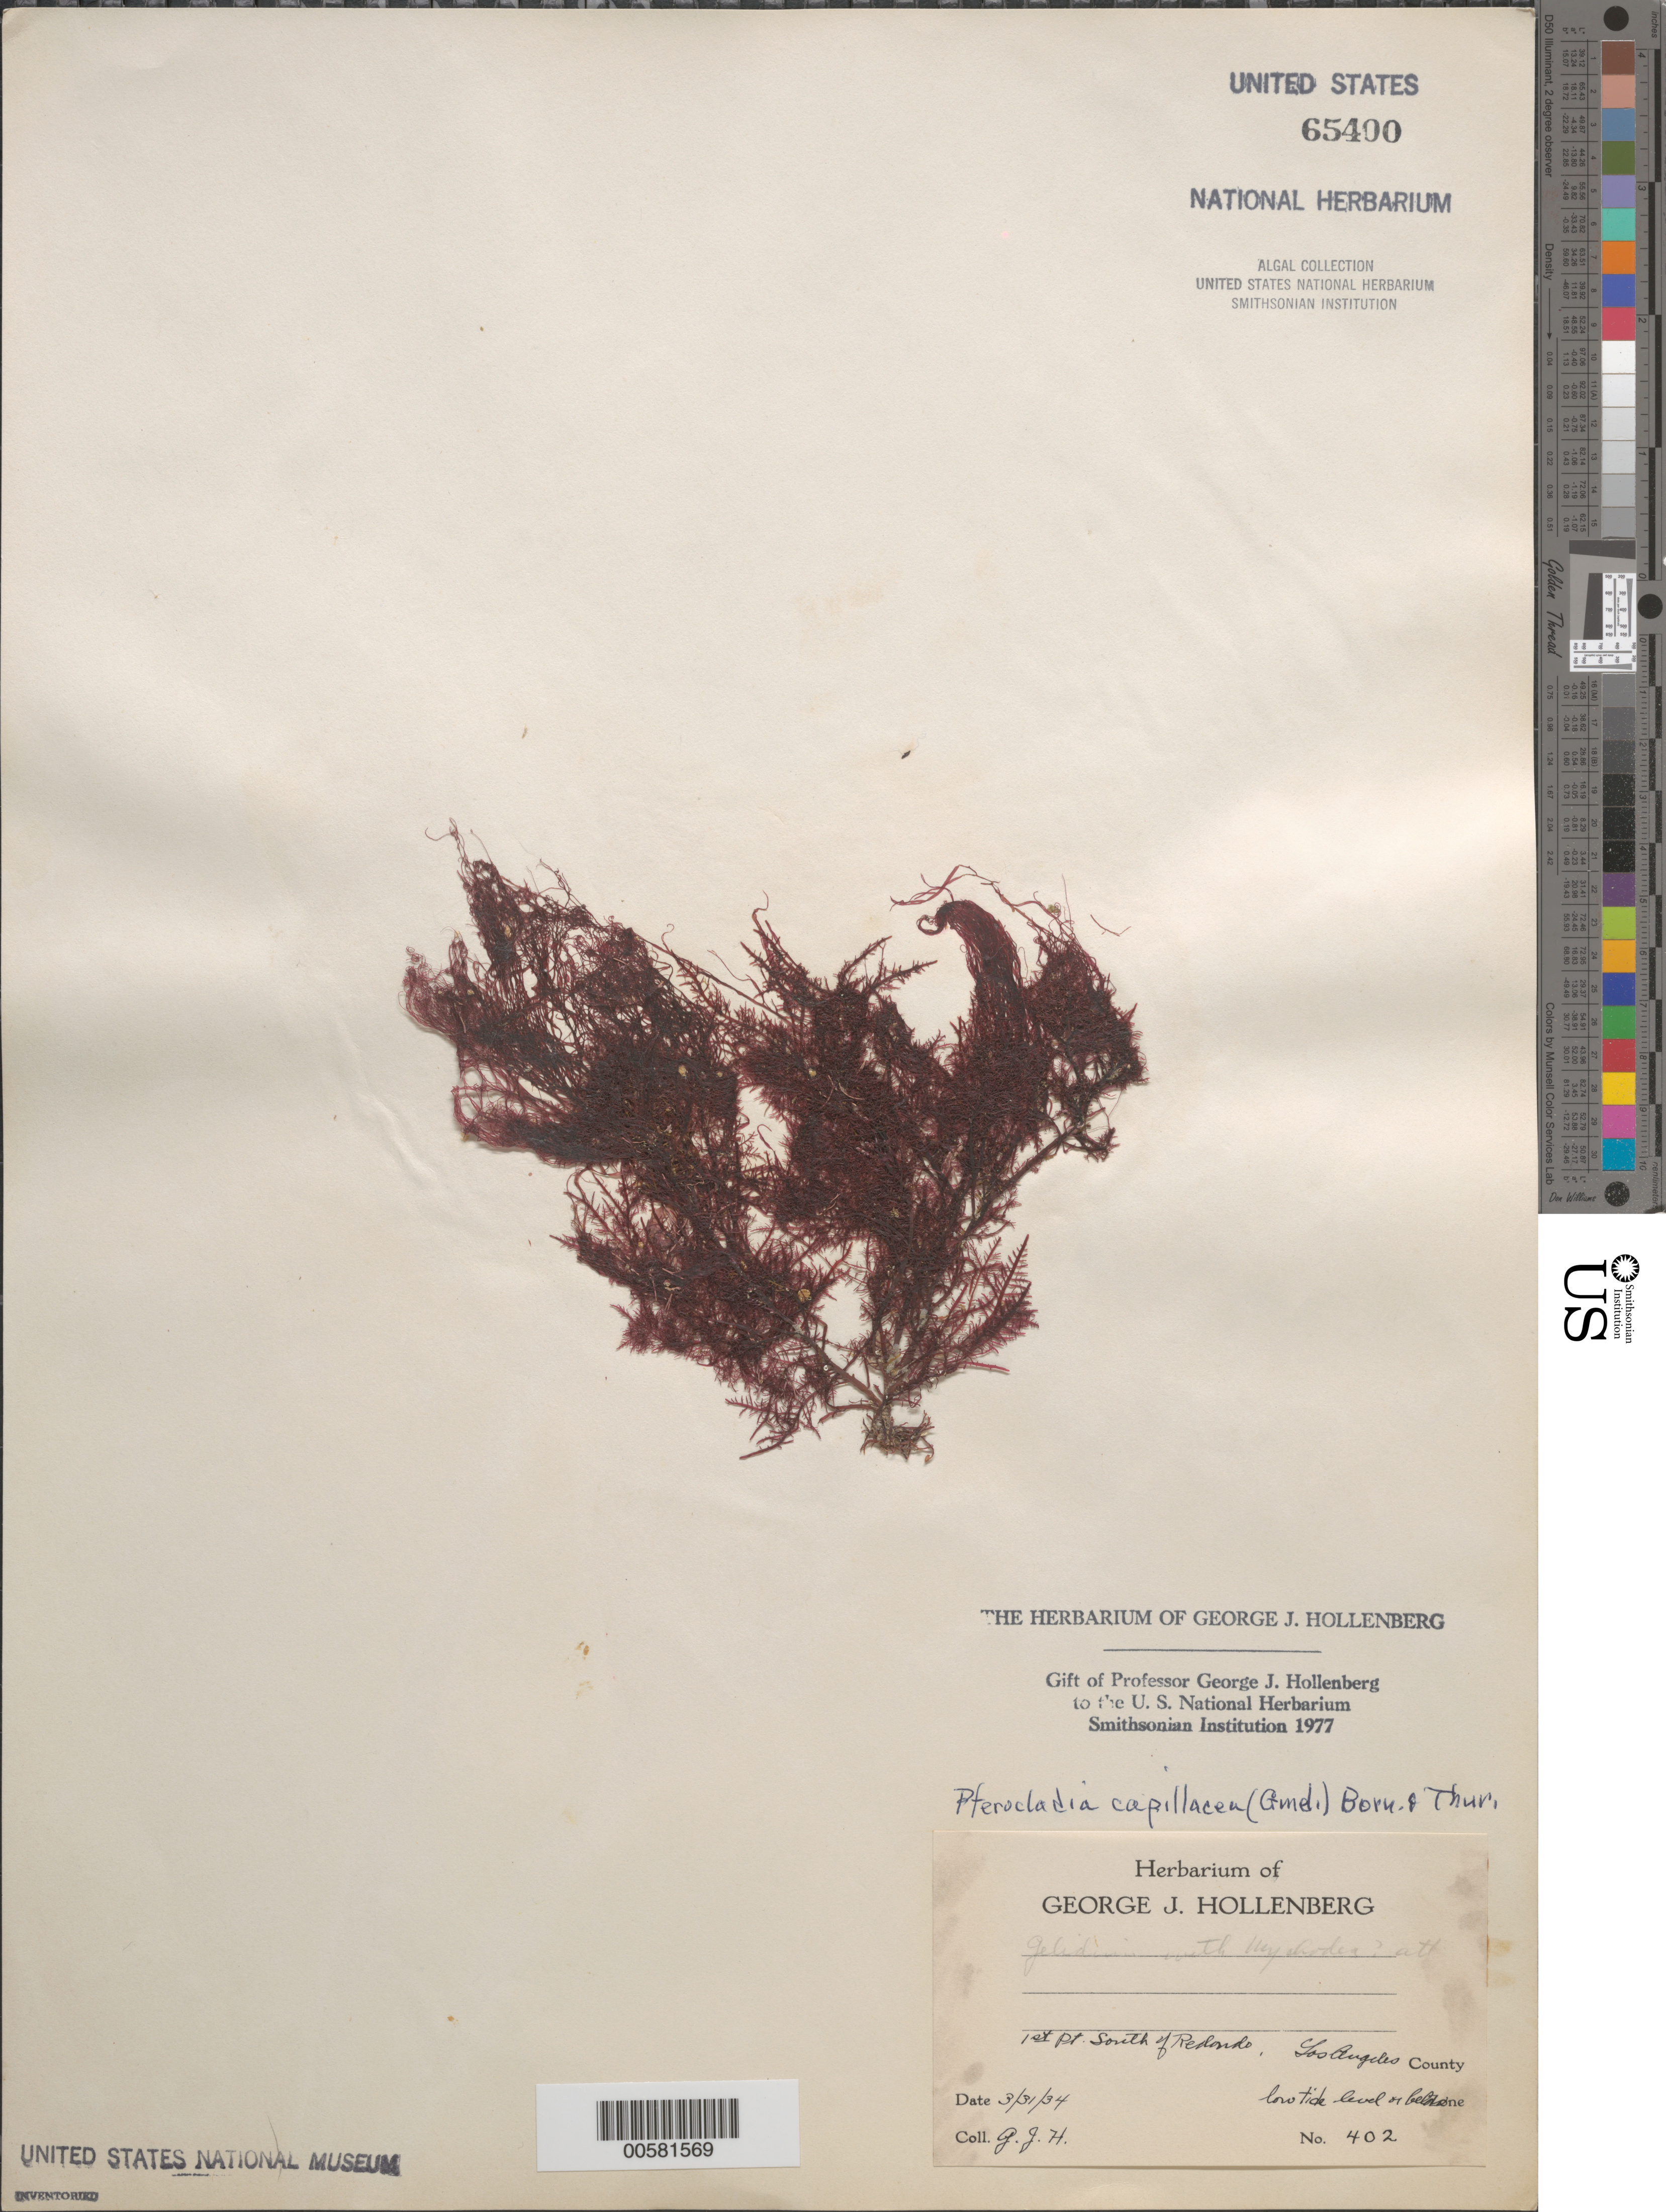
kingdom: Plantae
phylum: Rhodophyta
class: Florideophyceae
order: Gelidiales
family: Pterocladiaceae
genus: Pterocladiella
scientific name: Pterocladiella capillacea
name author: (S.G. Gmel.) Santelices & Hommers.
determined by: Algae name updating Project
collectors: G. Hollenberg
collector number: GJH 402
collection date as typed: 31 Mar 1934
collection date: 1934-03-31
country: United States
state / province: California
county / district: Los Angeles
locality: First point south of Redondo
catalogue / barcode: US 65400